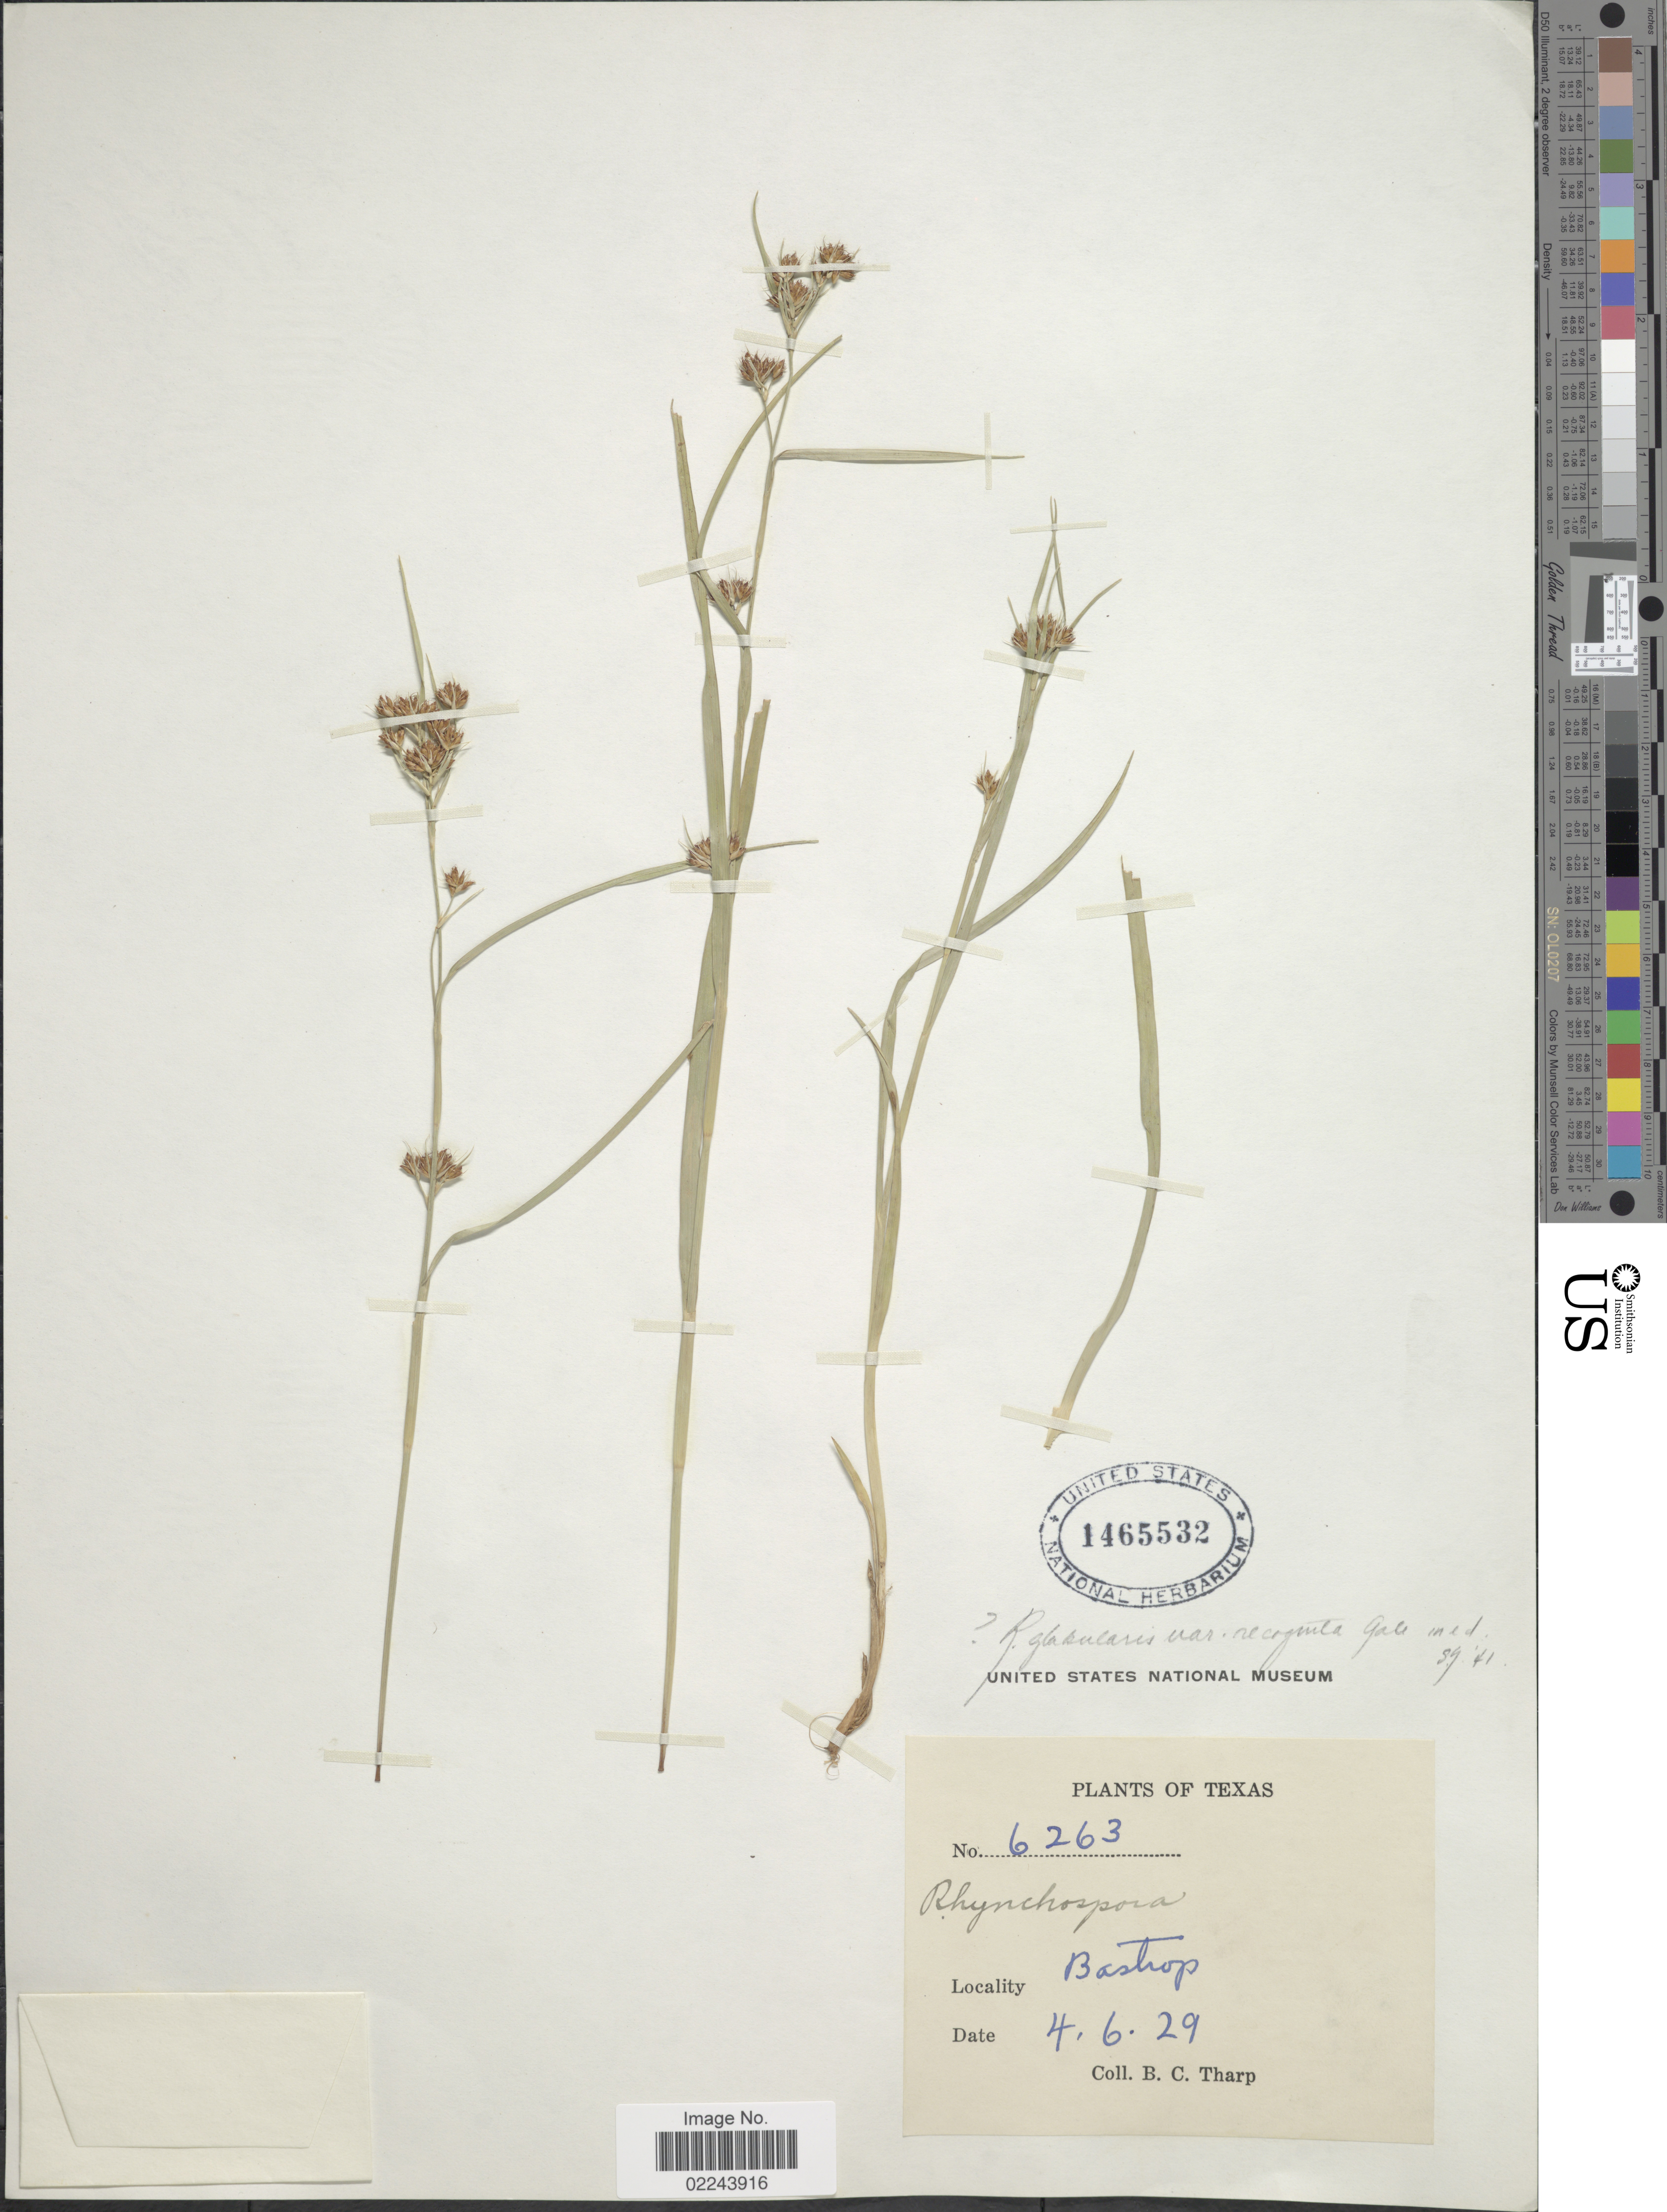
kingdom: Plantae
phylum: Tracheophyta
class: Liliopsida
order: Poales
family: Cyperaceae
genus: Rhynchospora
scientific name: Rhynchospora recognita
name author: (Gale) Kral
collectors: B. C. Tharp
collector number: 6263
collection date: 1929-04-06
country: United States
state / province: Texas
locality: Bastrop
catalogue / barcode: US 1465532